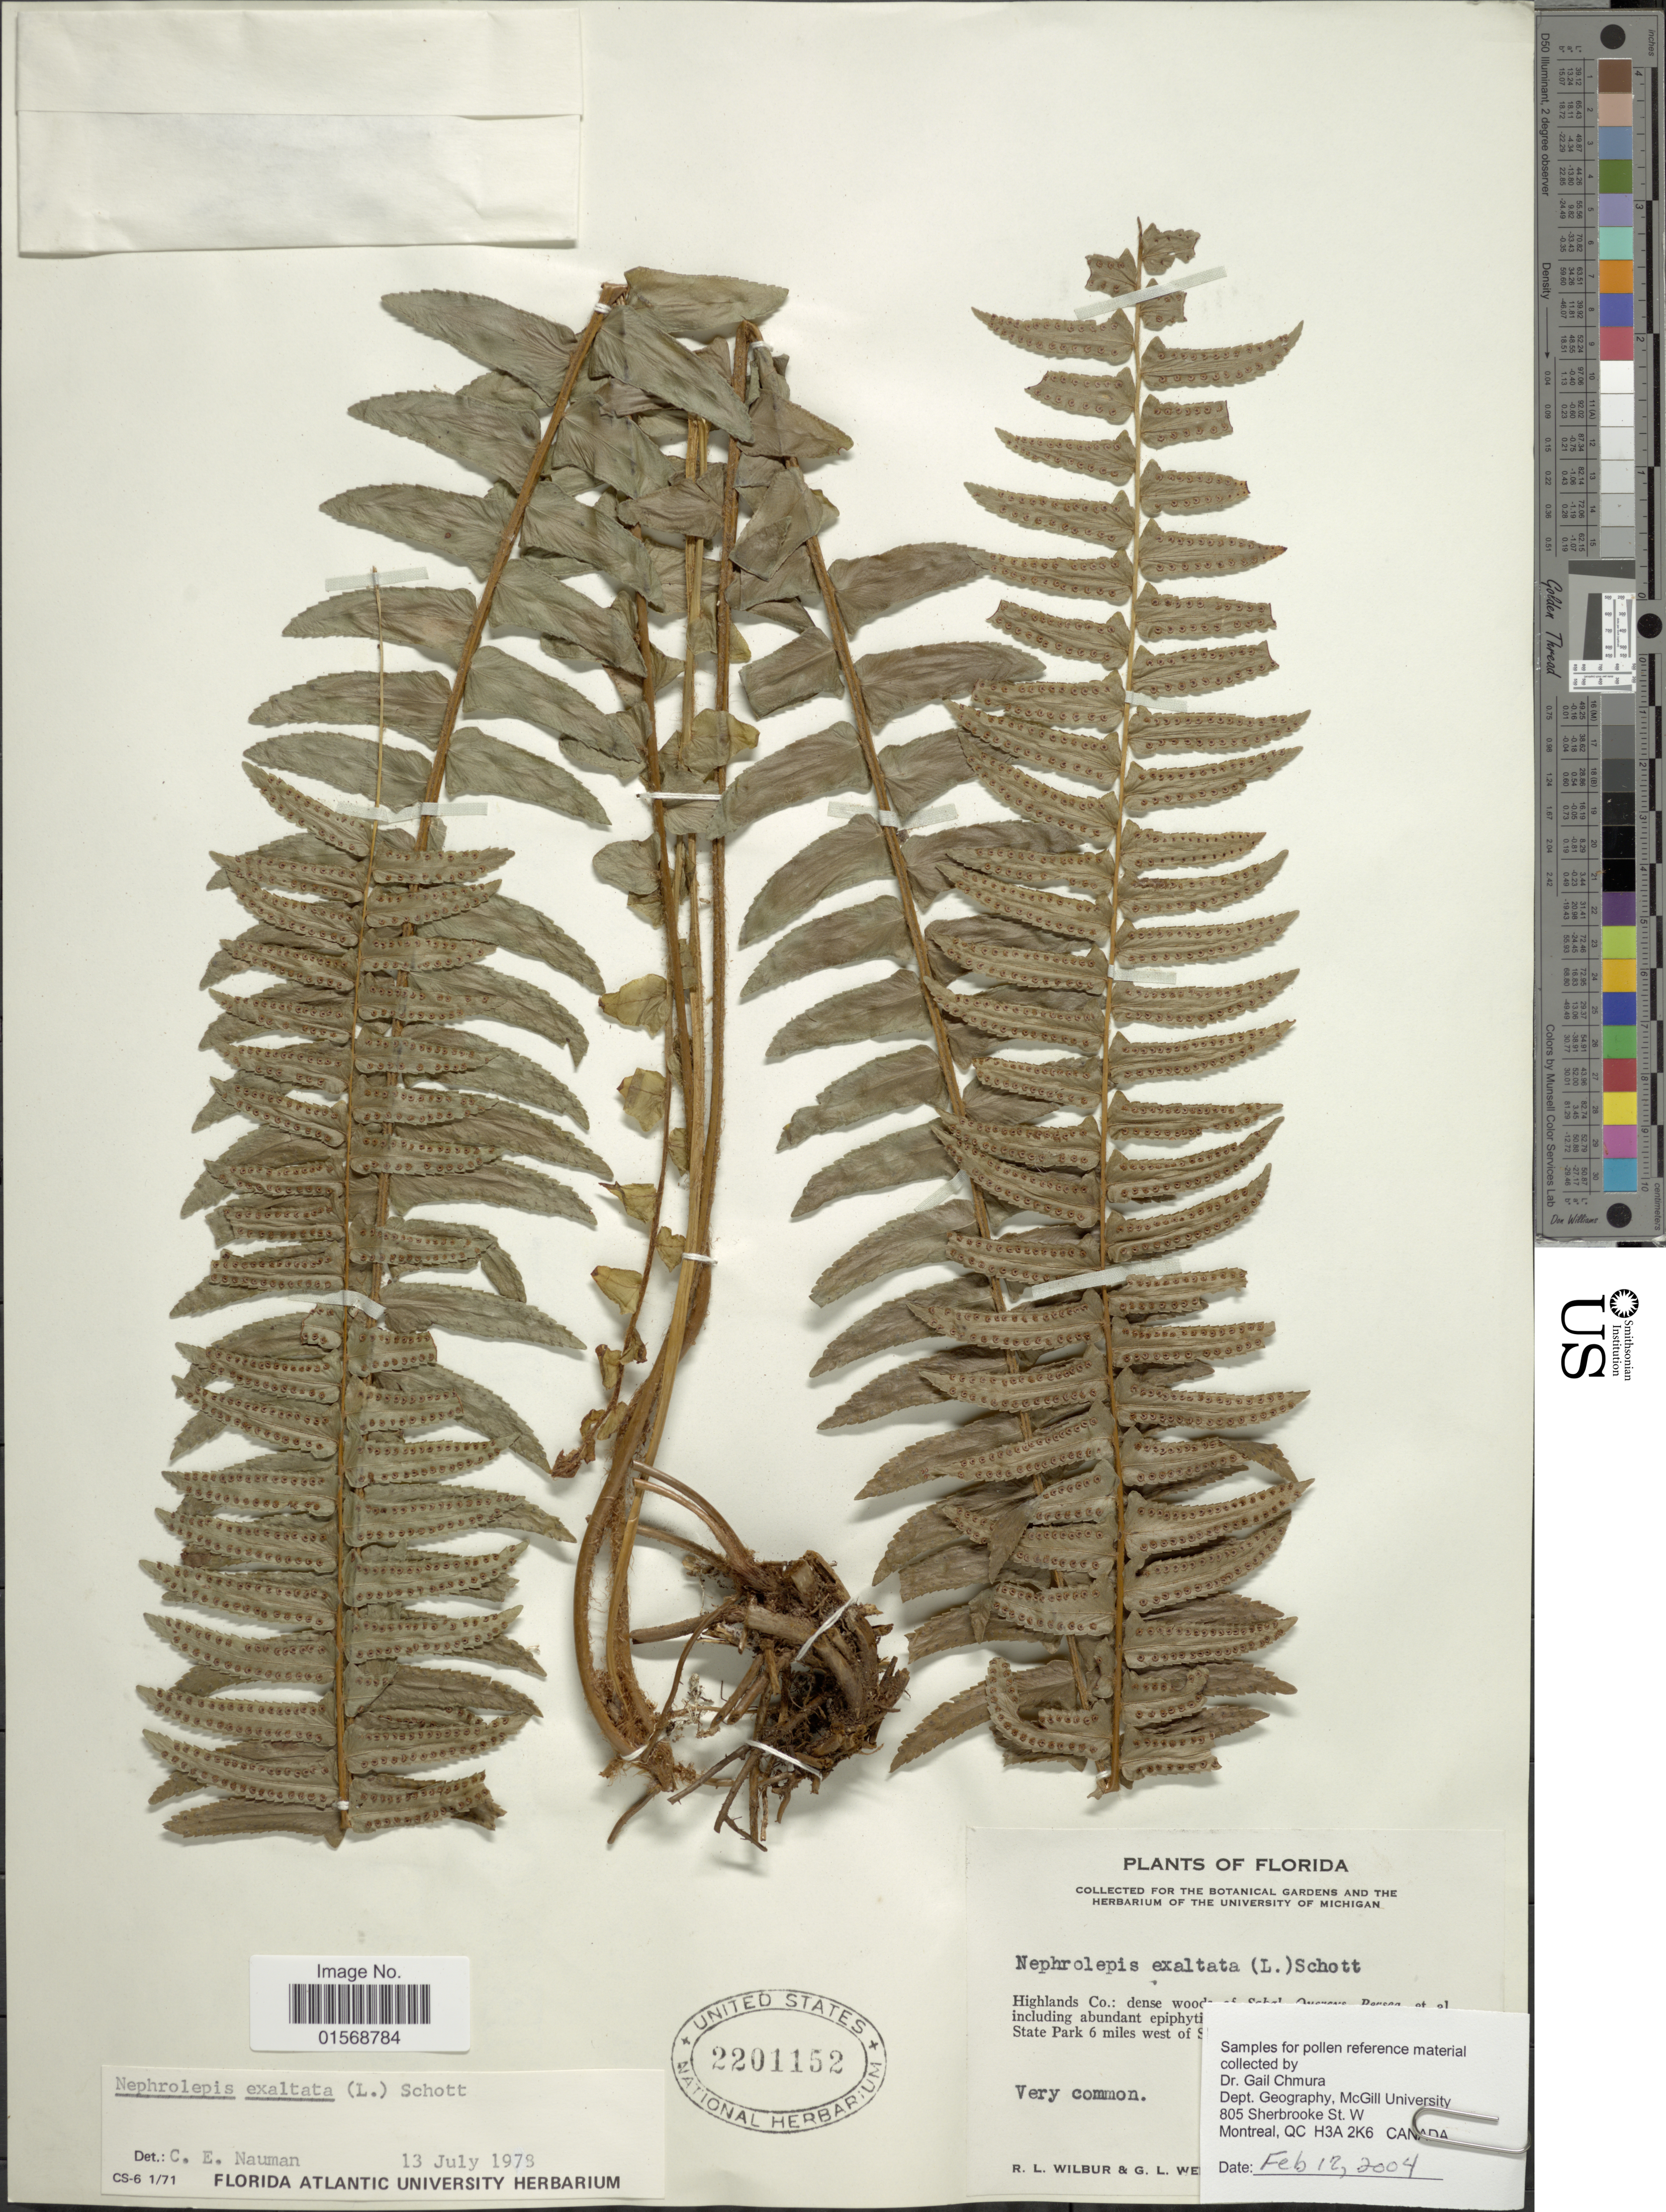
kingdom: Plantae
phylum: Tracheophyta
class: Polypodiopsida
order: Polypodiales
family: Nephrolepidaceae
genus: Nephrolepis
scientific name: Nephrolepis exaltata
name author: (L.) Schott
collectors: R. L. Wilbur & G. L. Webster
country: United States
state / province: Florida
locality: Florida, Highlands Co.: dense woods [illegible text] State Park 6 miles west of [illegible text].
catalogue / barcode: US 2201152